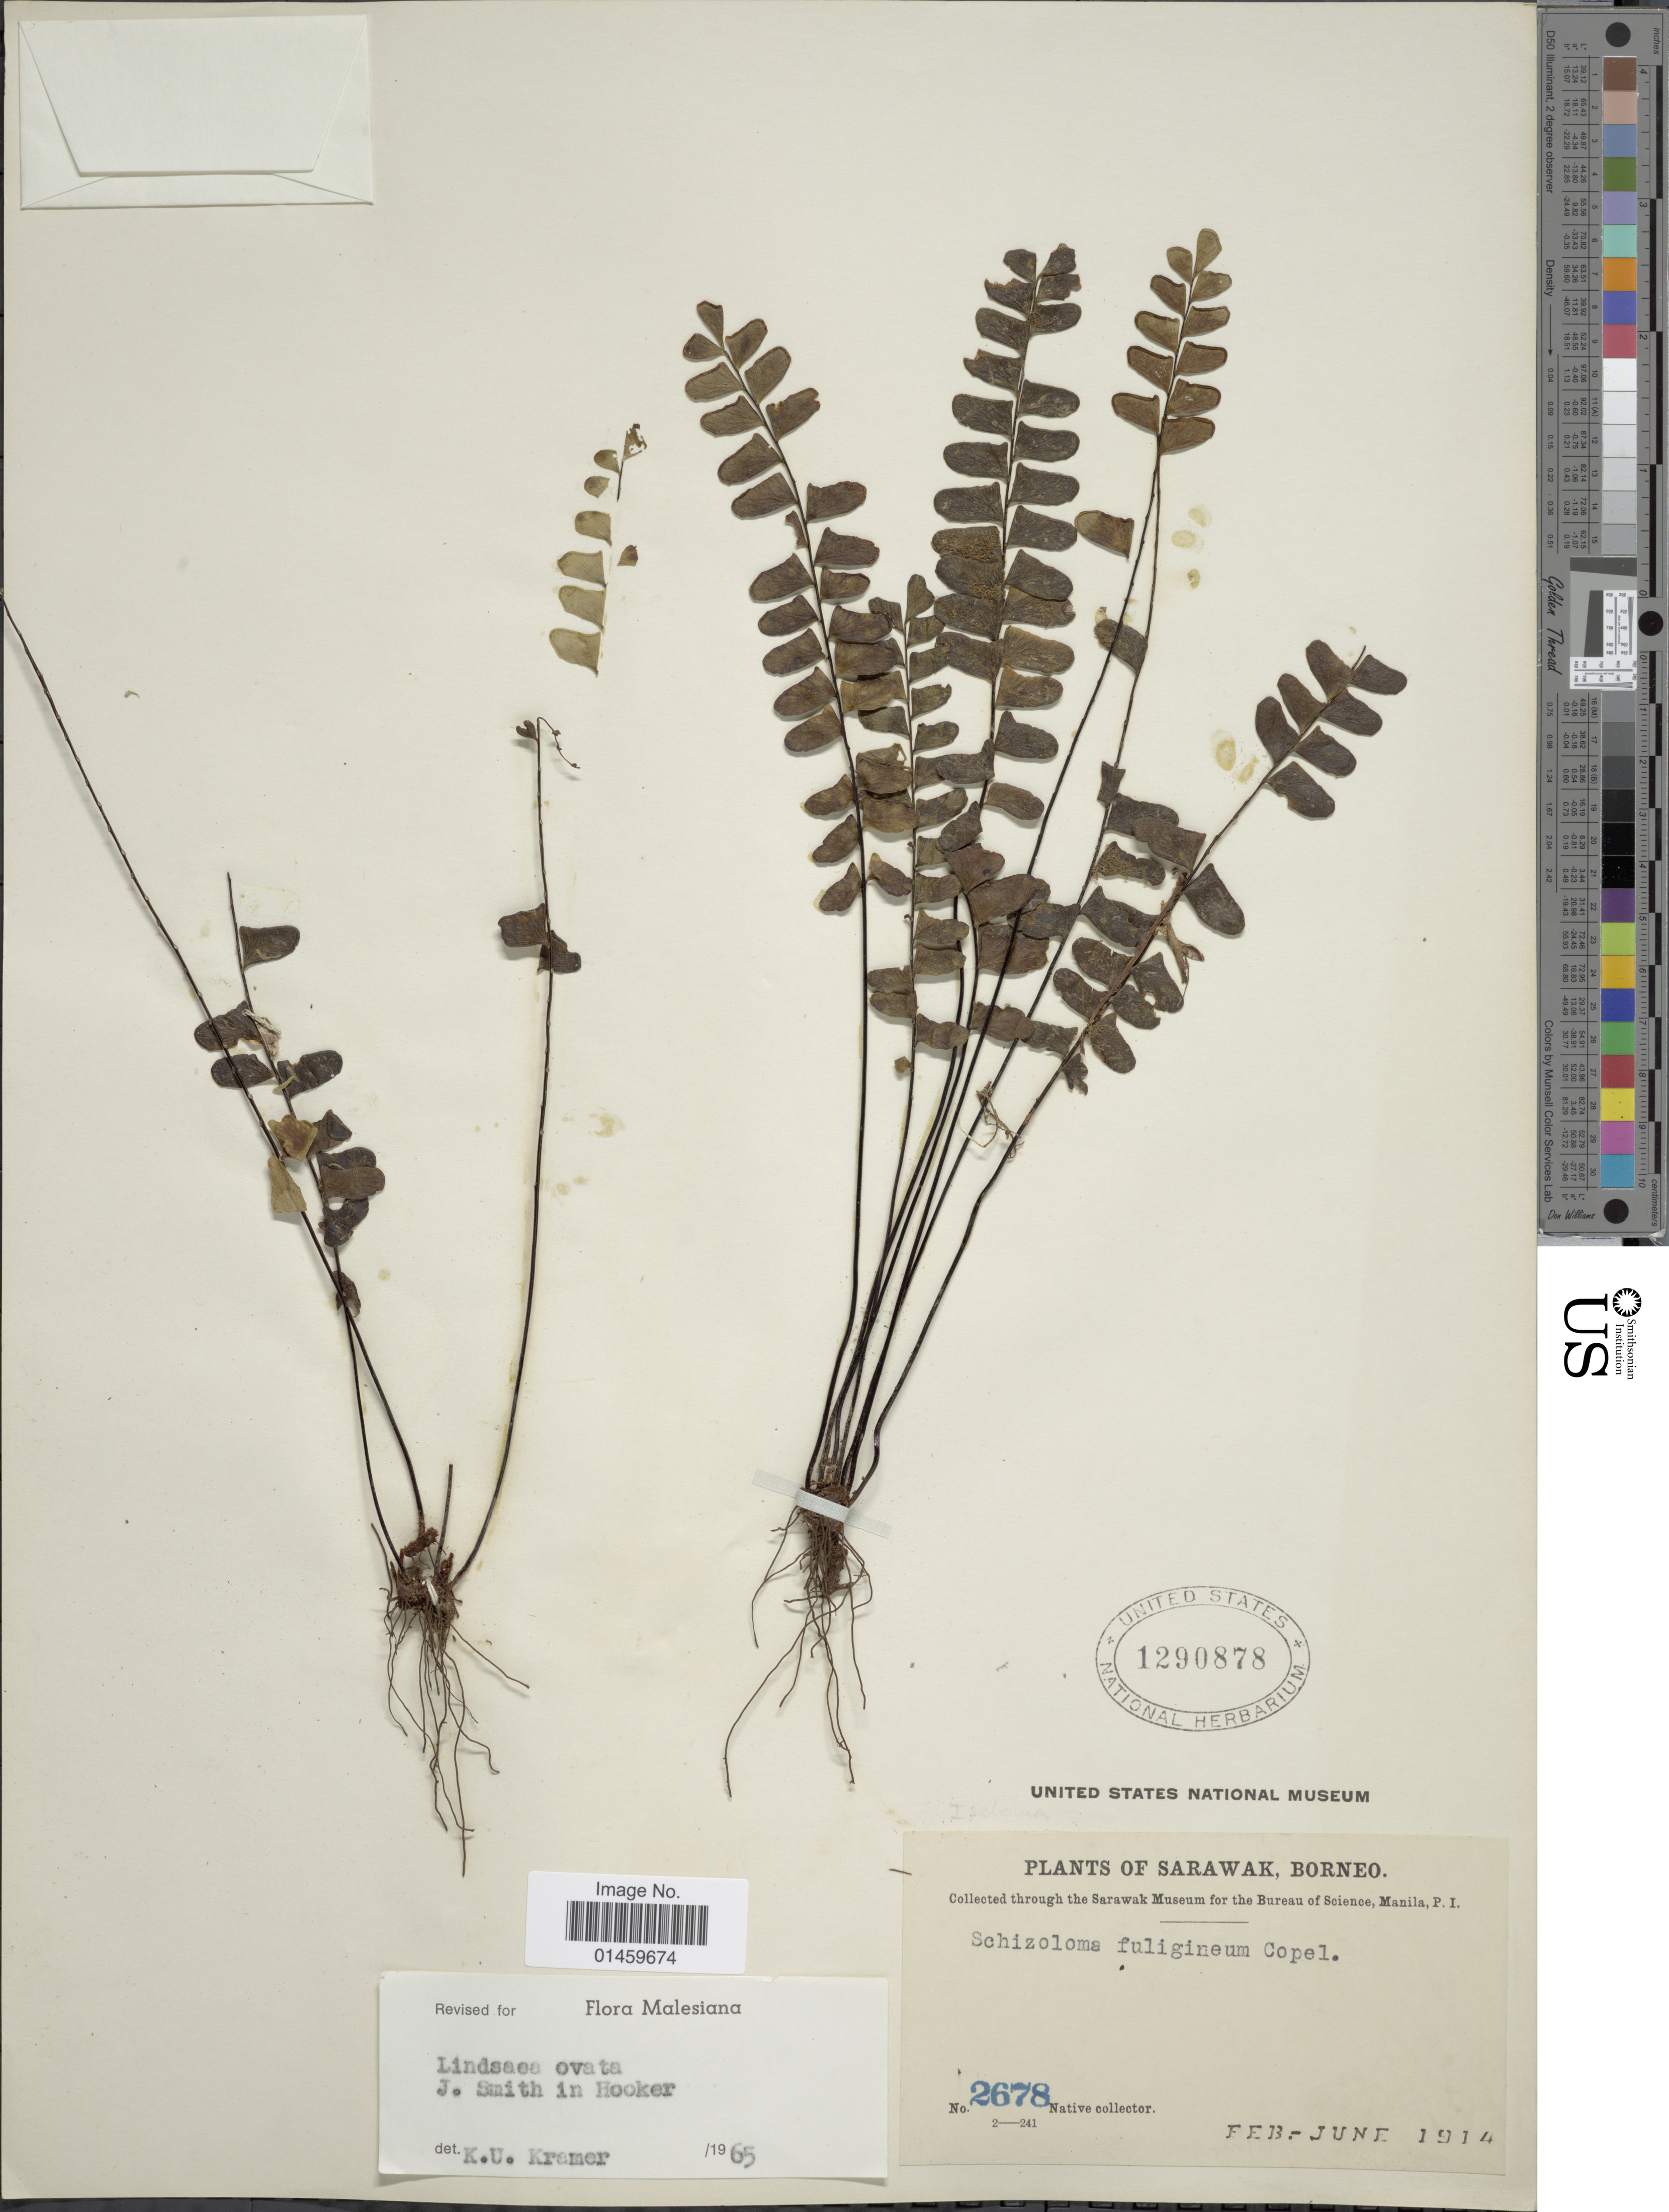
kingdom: Plantae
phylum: Tracheophyta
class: Polypodiopsida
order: Polypodiales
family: Lindsaeaceae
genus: Lindsaea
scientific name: Lindsaea ovata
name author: J. Sm.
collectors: Native collector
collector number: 2678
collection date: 1914-02/1914-06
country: Malaysia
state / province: Sarawak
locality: Borneo.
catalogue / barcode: US 1290878